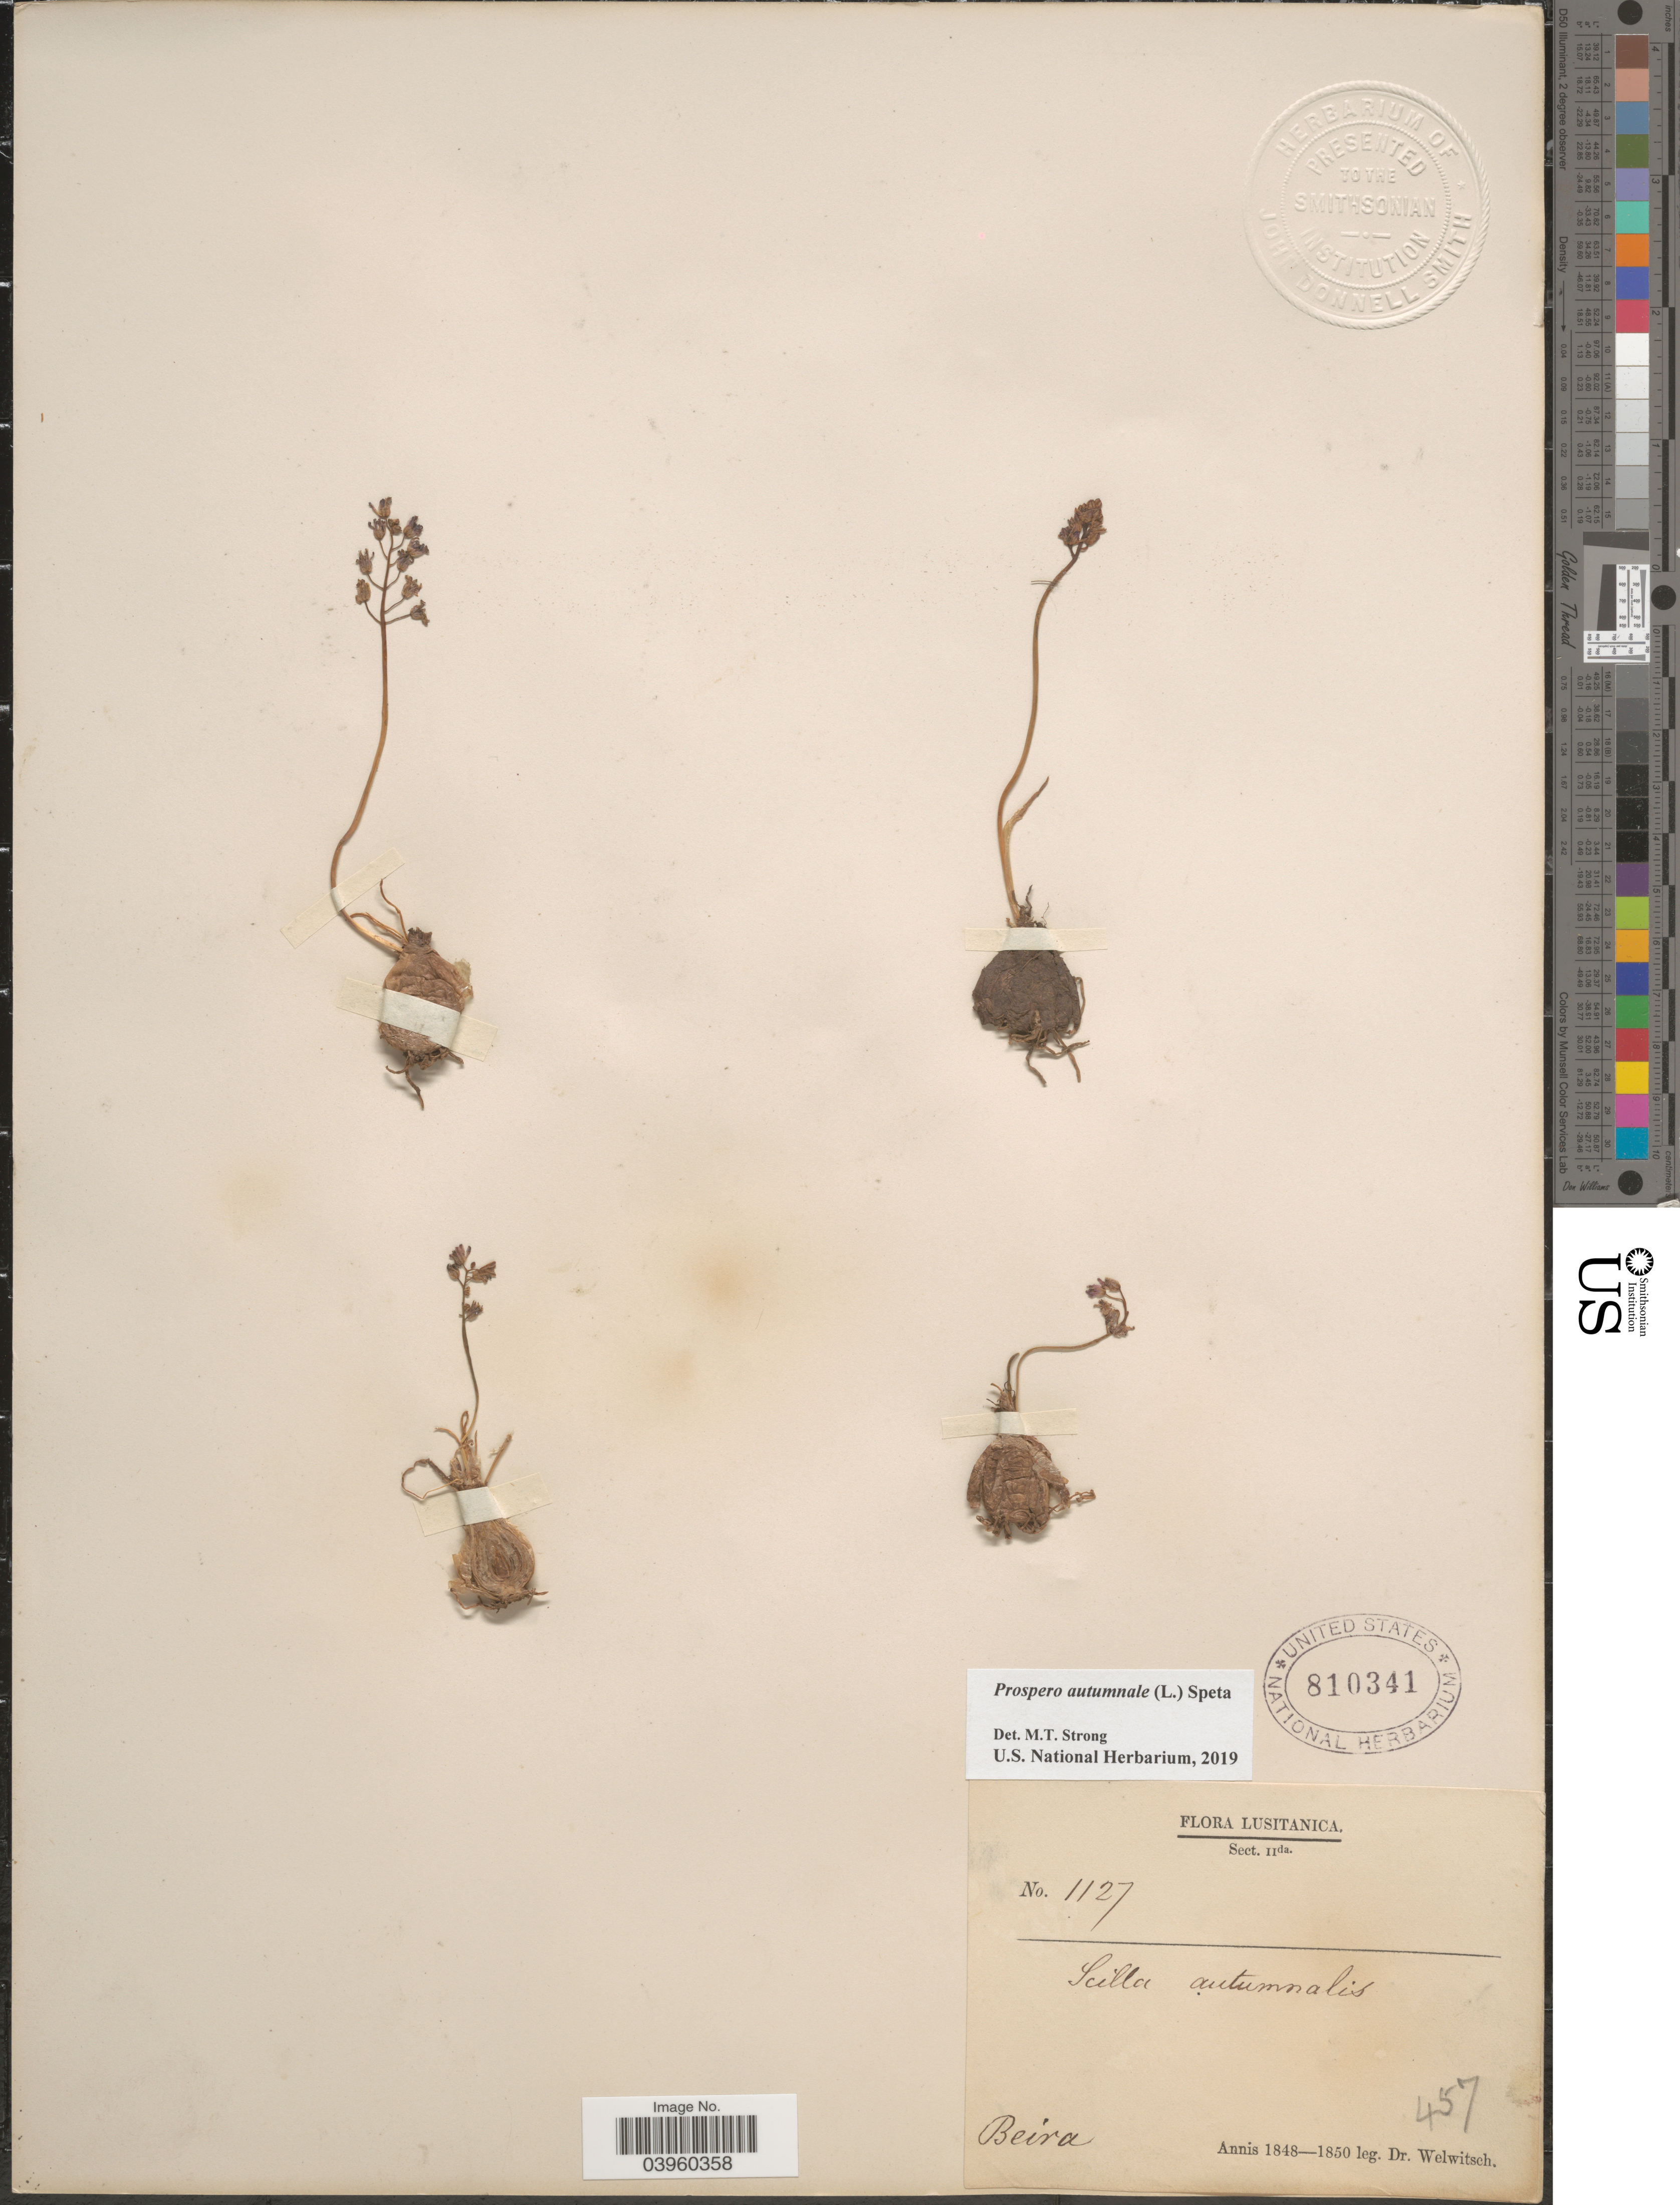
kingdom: Plantae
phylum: Tracheophyta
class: Liliopsida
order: Asparagales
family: Asparagaceae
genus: Prospero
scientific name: Prospero autumnale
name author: (L.) Speta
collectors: -. Welwitsch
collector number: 1127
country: Portugal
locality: Lusitanica. Beira.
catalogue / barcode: US 810341